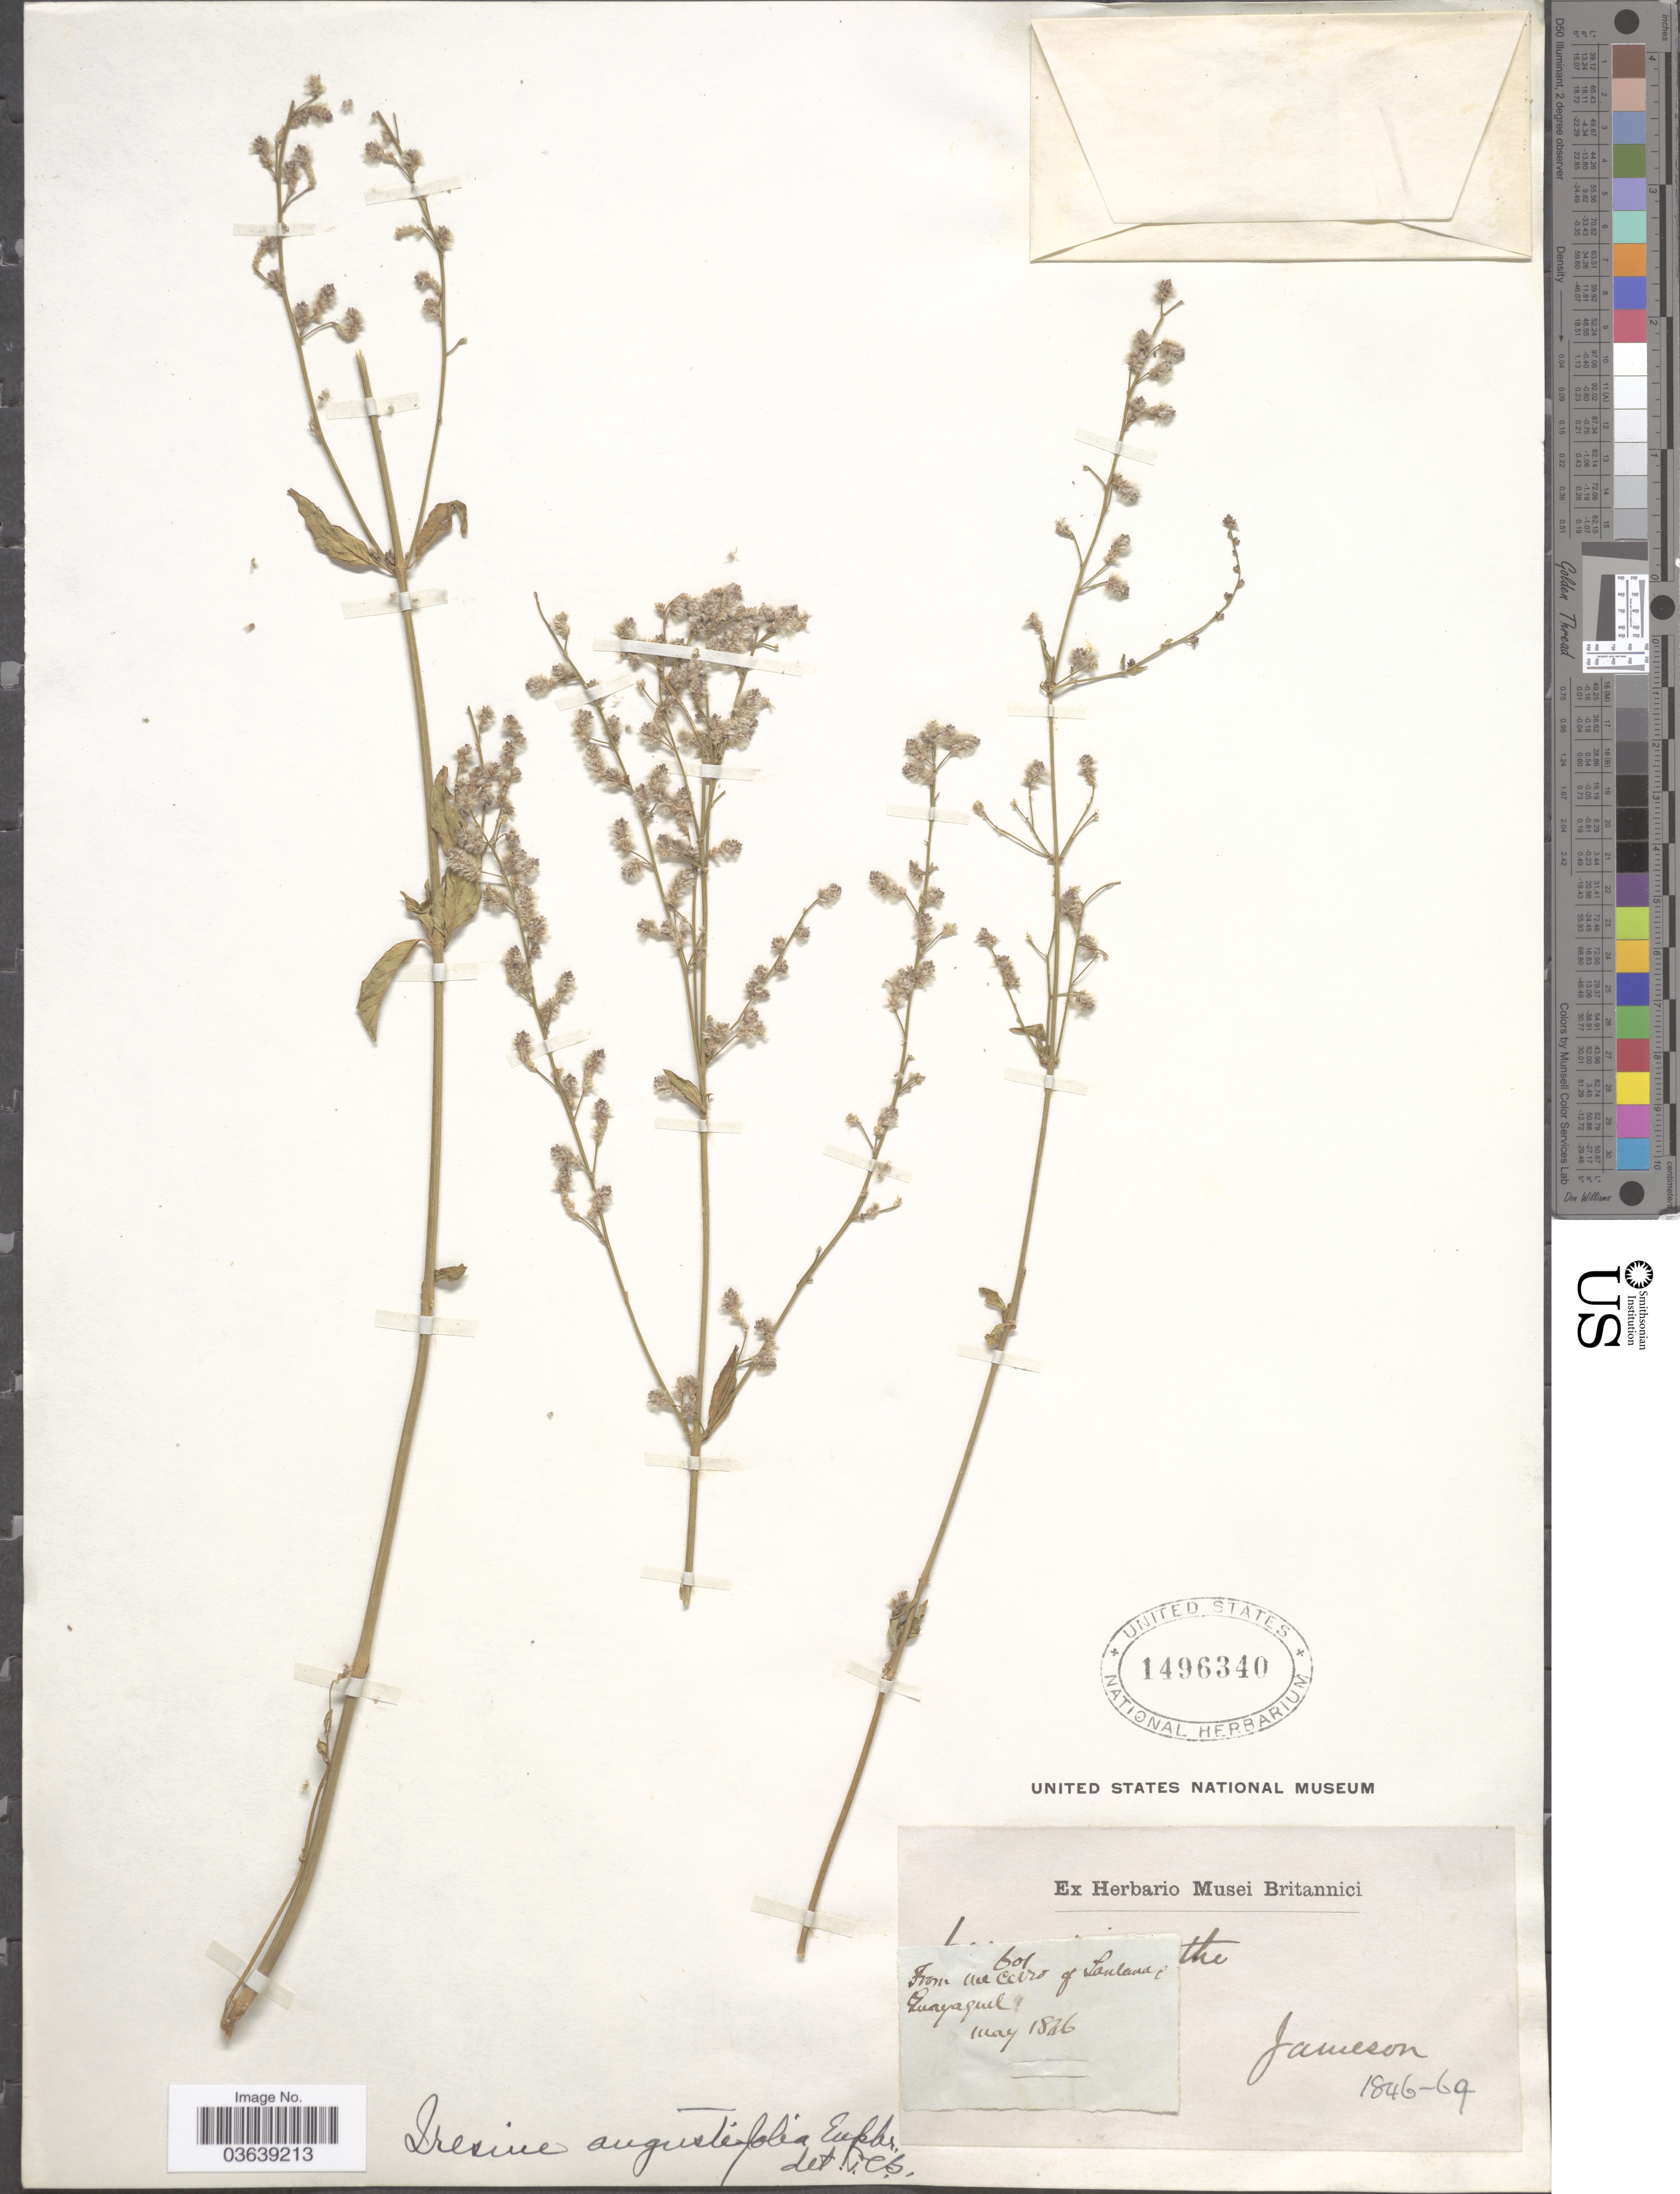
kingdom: Plantae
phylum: Tracheophyta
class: Magnoliopsida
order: Caryophyllales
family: Amaranthaceae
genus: Iresine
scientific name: Iresine angustifolia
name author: Euphrasén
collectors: -- Jameson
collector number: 601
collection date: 1826-05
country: Ecuador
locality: [illegible text] From ancaro of Lanland Guayaquil.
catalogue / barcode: US 1496340